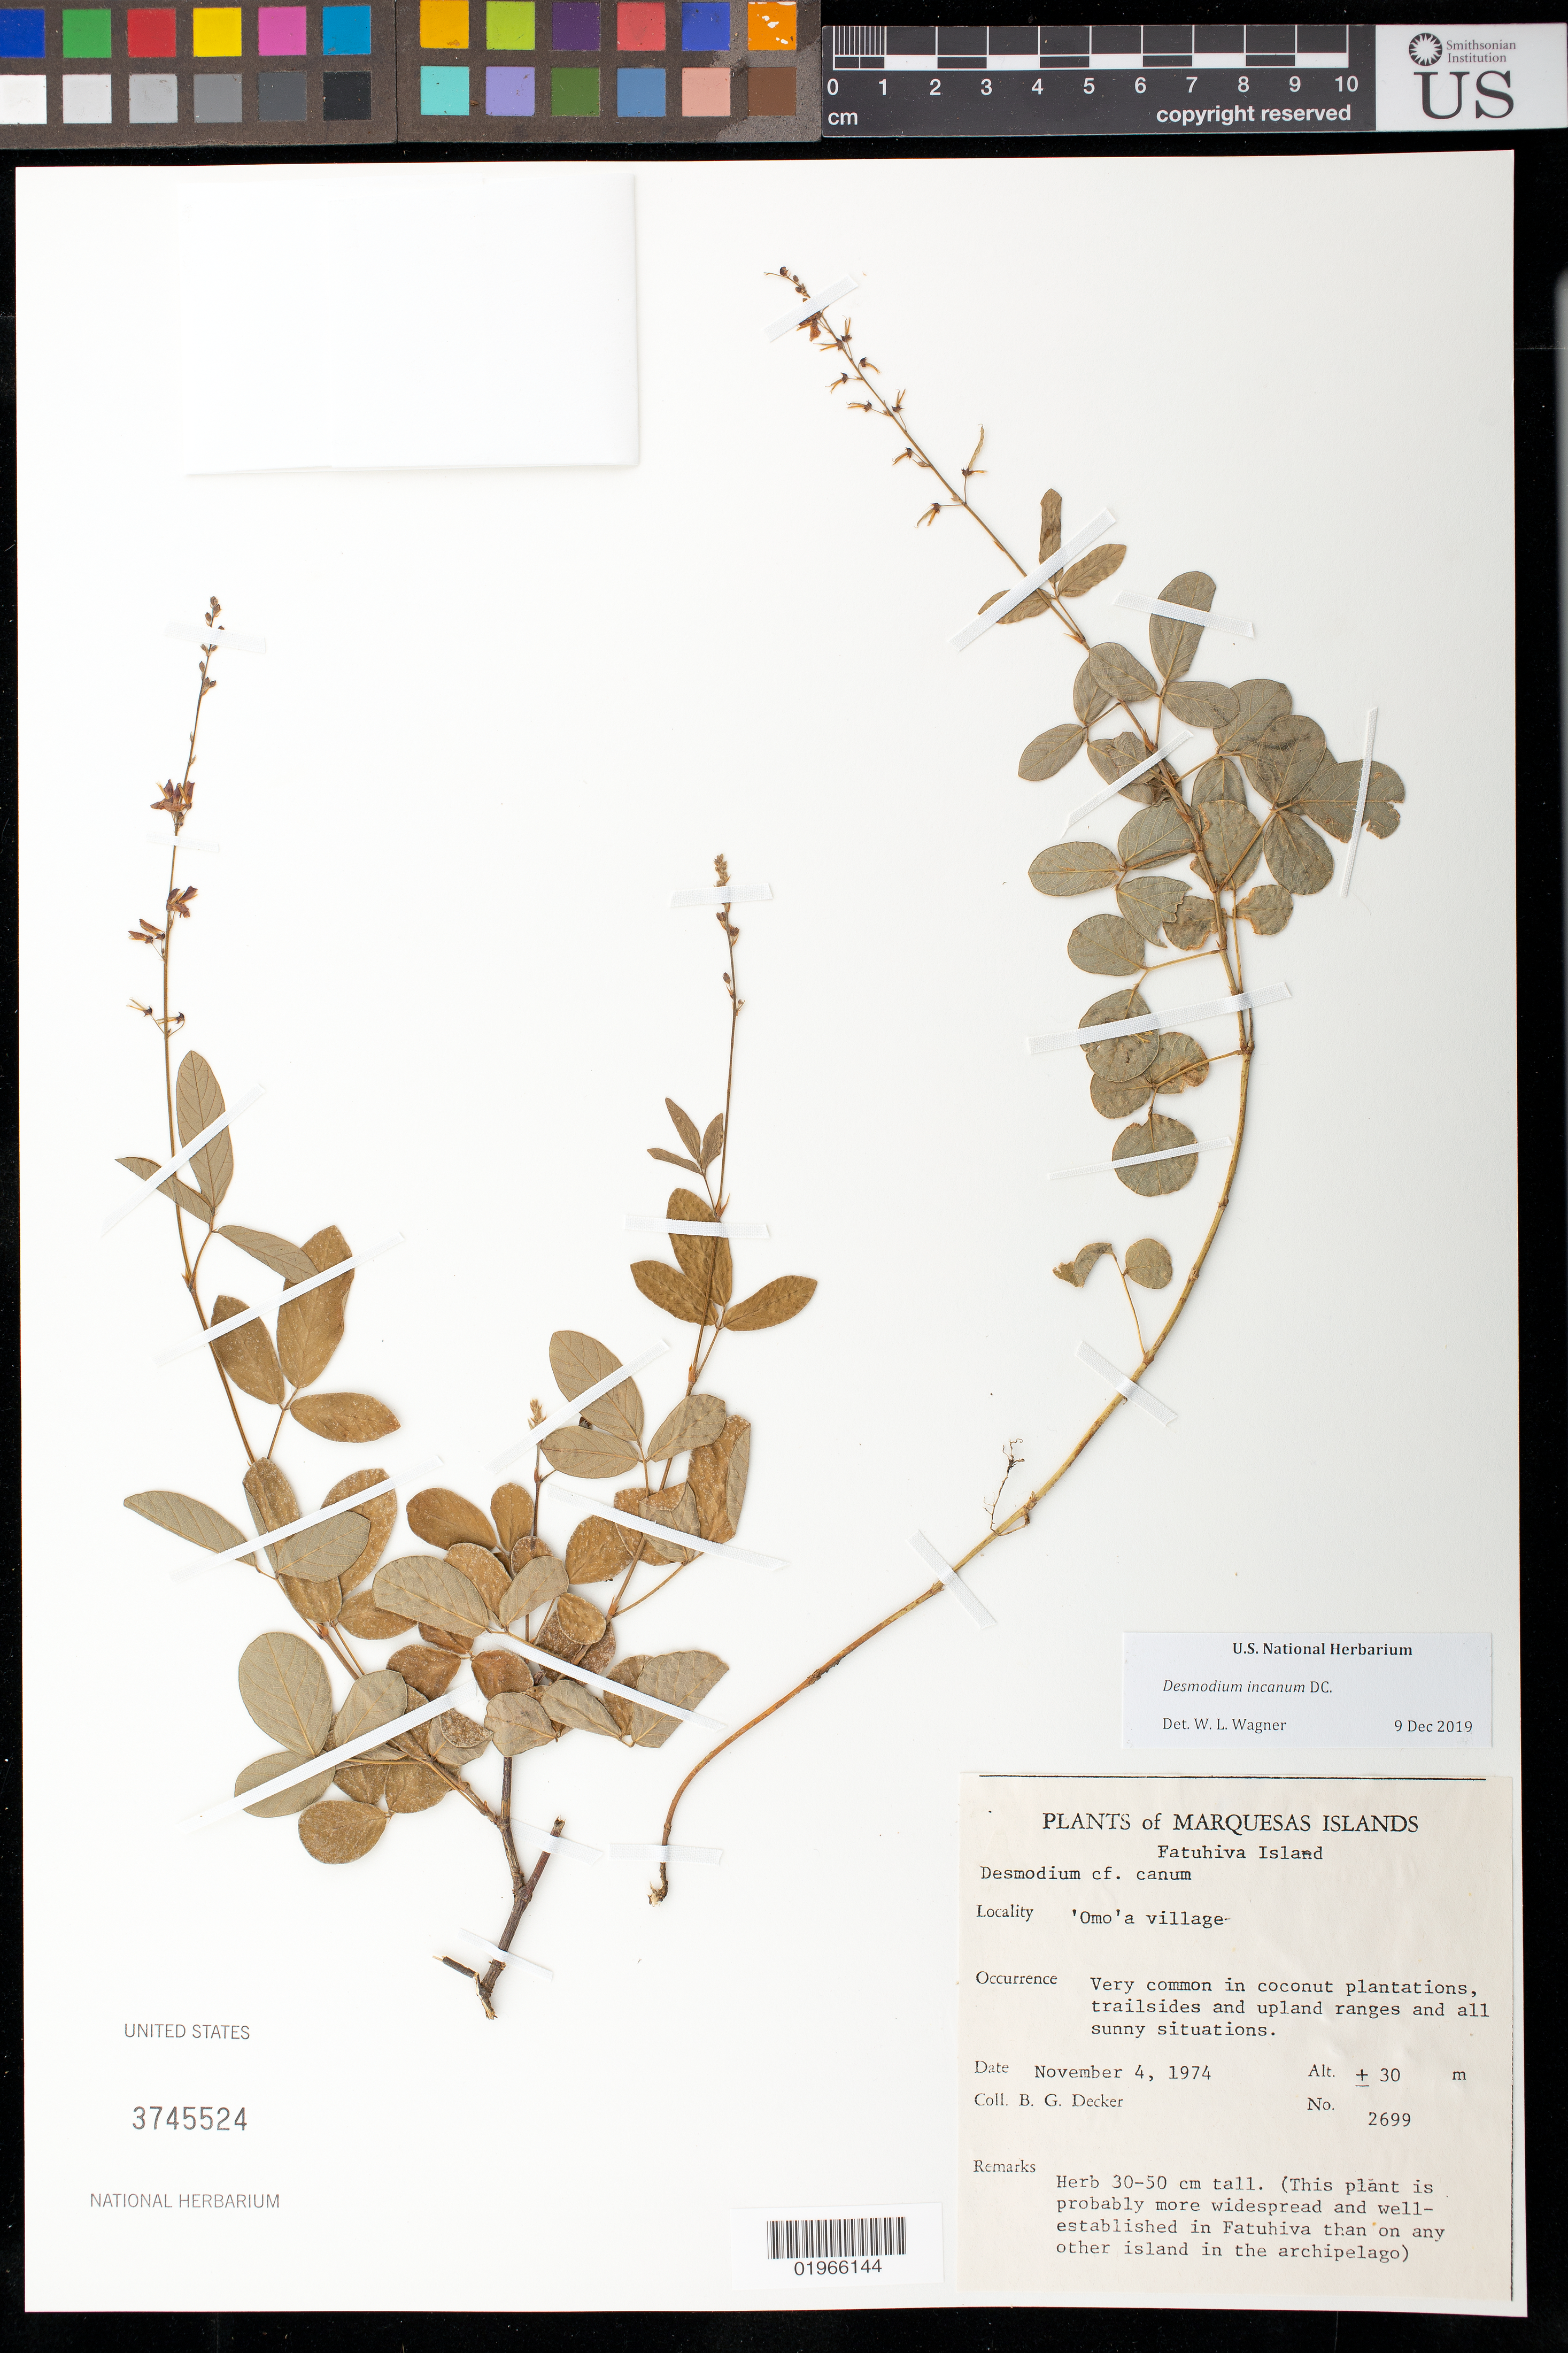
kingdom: Plantae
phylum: Tracheophyta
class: Magnoliopsida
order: Fabales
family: Fabaceae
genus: Desmodium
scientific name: Desmodium incanum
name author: (Sw.) DC.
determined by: Wagner, W. L., (BOT), Smithsonian Institution - National Museum of Natural History (UNITED STATES)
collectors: B. G. Decker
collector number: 2699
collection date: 1974-10-04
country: French Polynesia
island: Fatu Hiva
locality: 'Omo'a village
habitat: Coconut plantations, trailsides and upland ranges and all sunny situations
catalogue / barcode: US 3745524